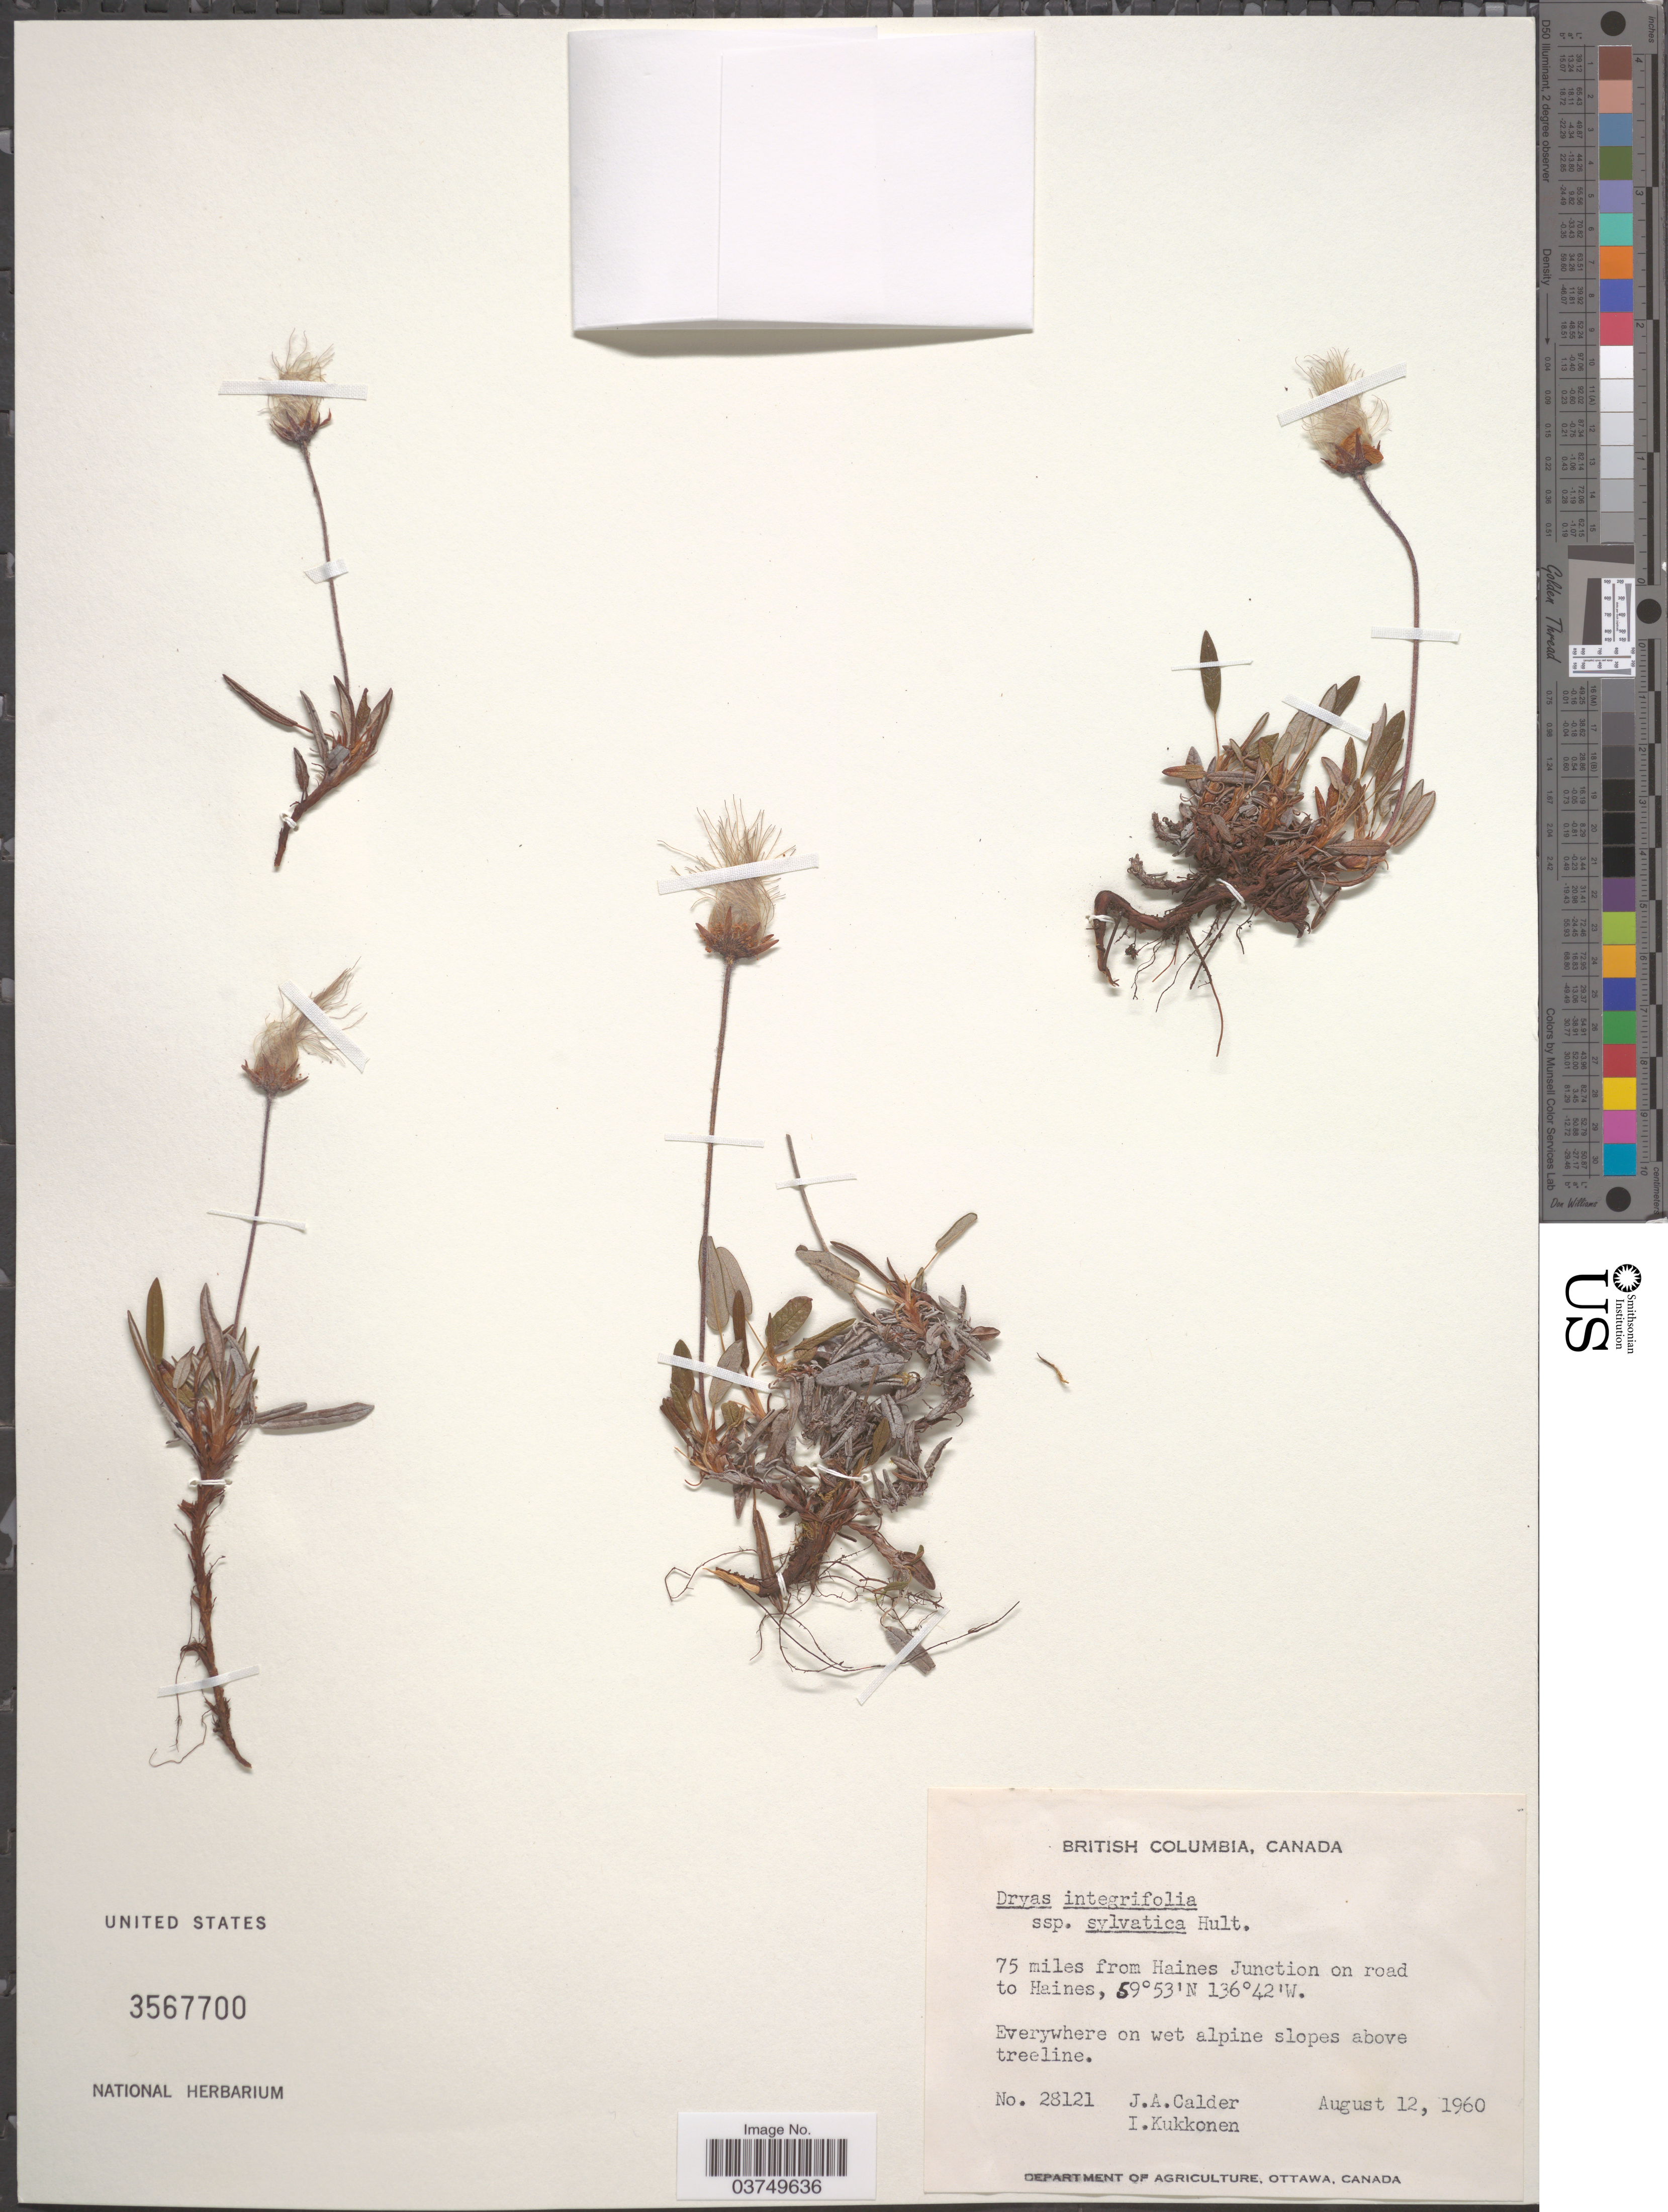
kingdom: Plantae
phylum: Tracheophyta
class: Magnoliopsida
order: Rosales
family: Rosaceae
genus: Dryas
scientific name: Dryas integrifolia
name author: Vahl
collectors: J. A. Calder & I. Kukkonen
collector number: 28121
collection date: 1960-08-12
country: Canada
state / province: British Columbia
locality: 75 miles from Haines Junction on road to Haines.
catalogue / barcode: US 3567700